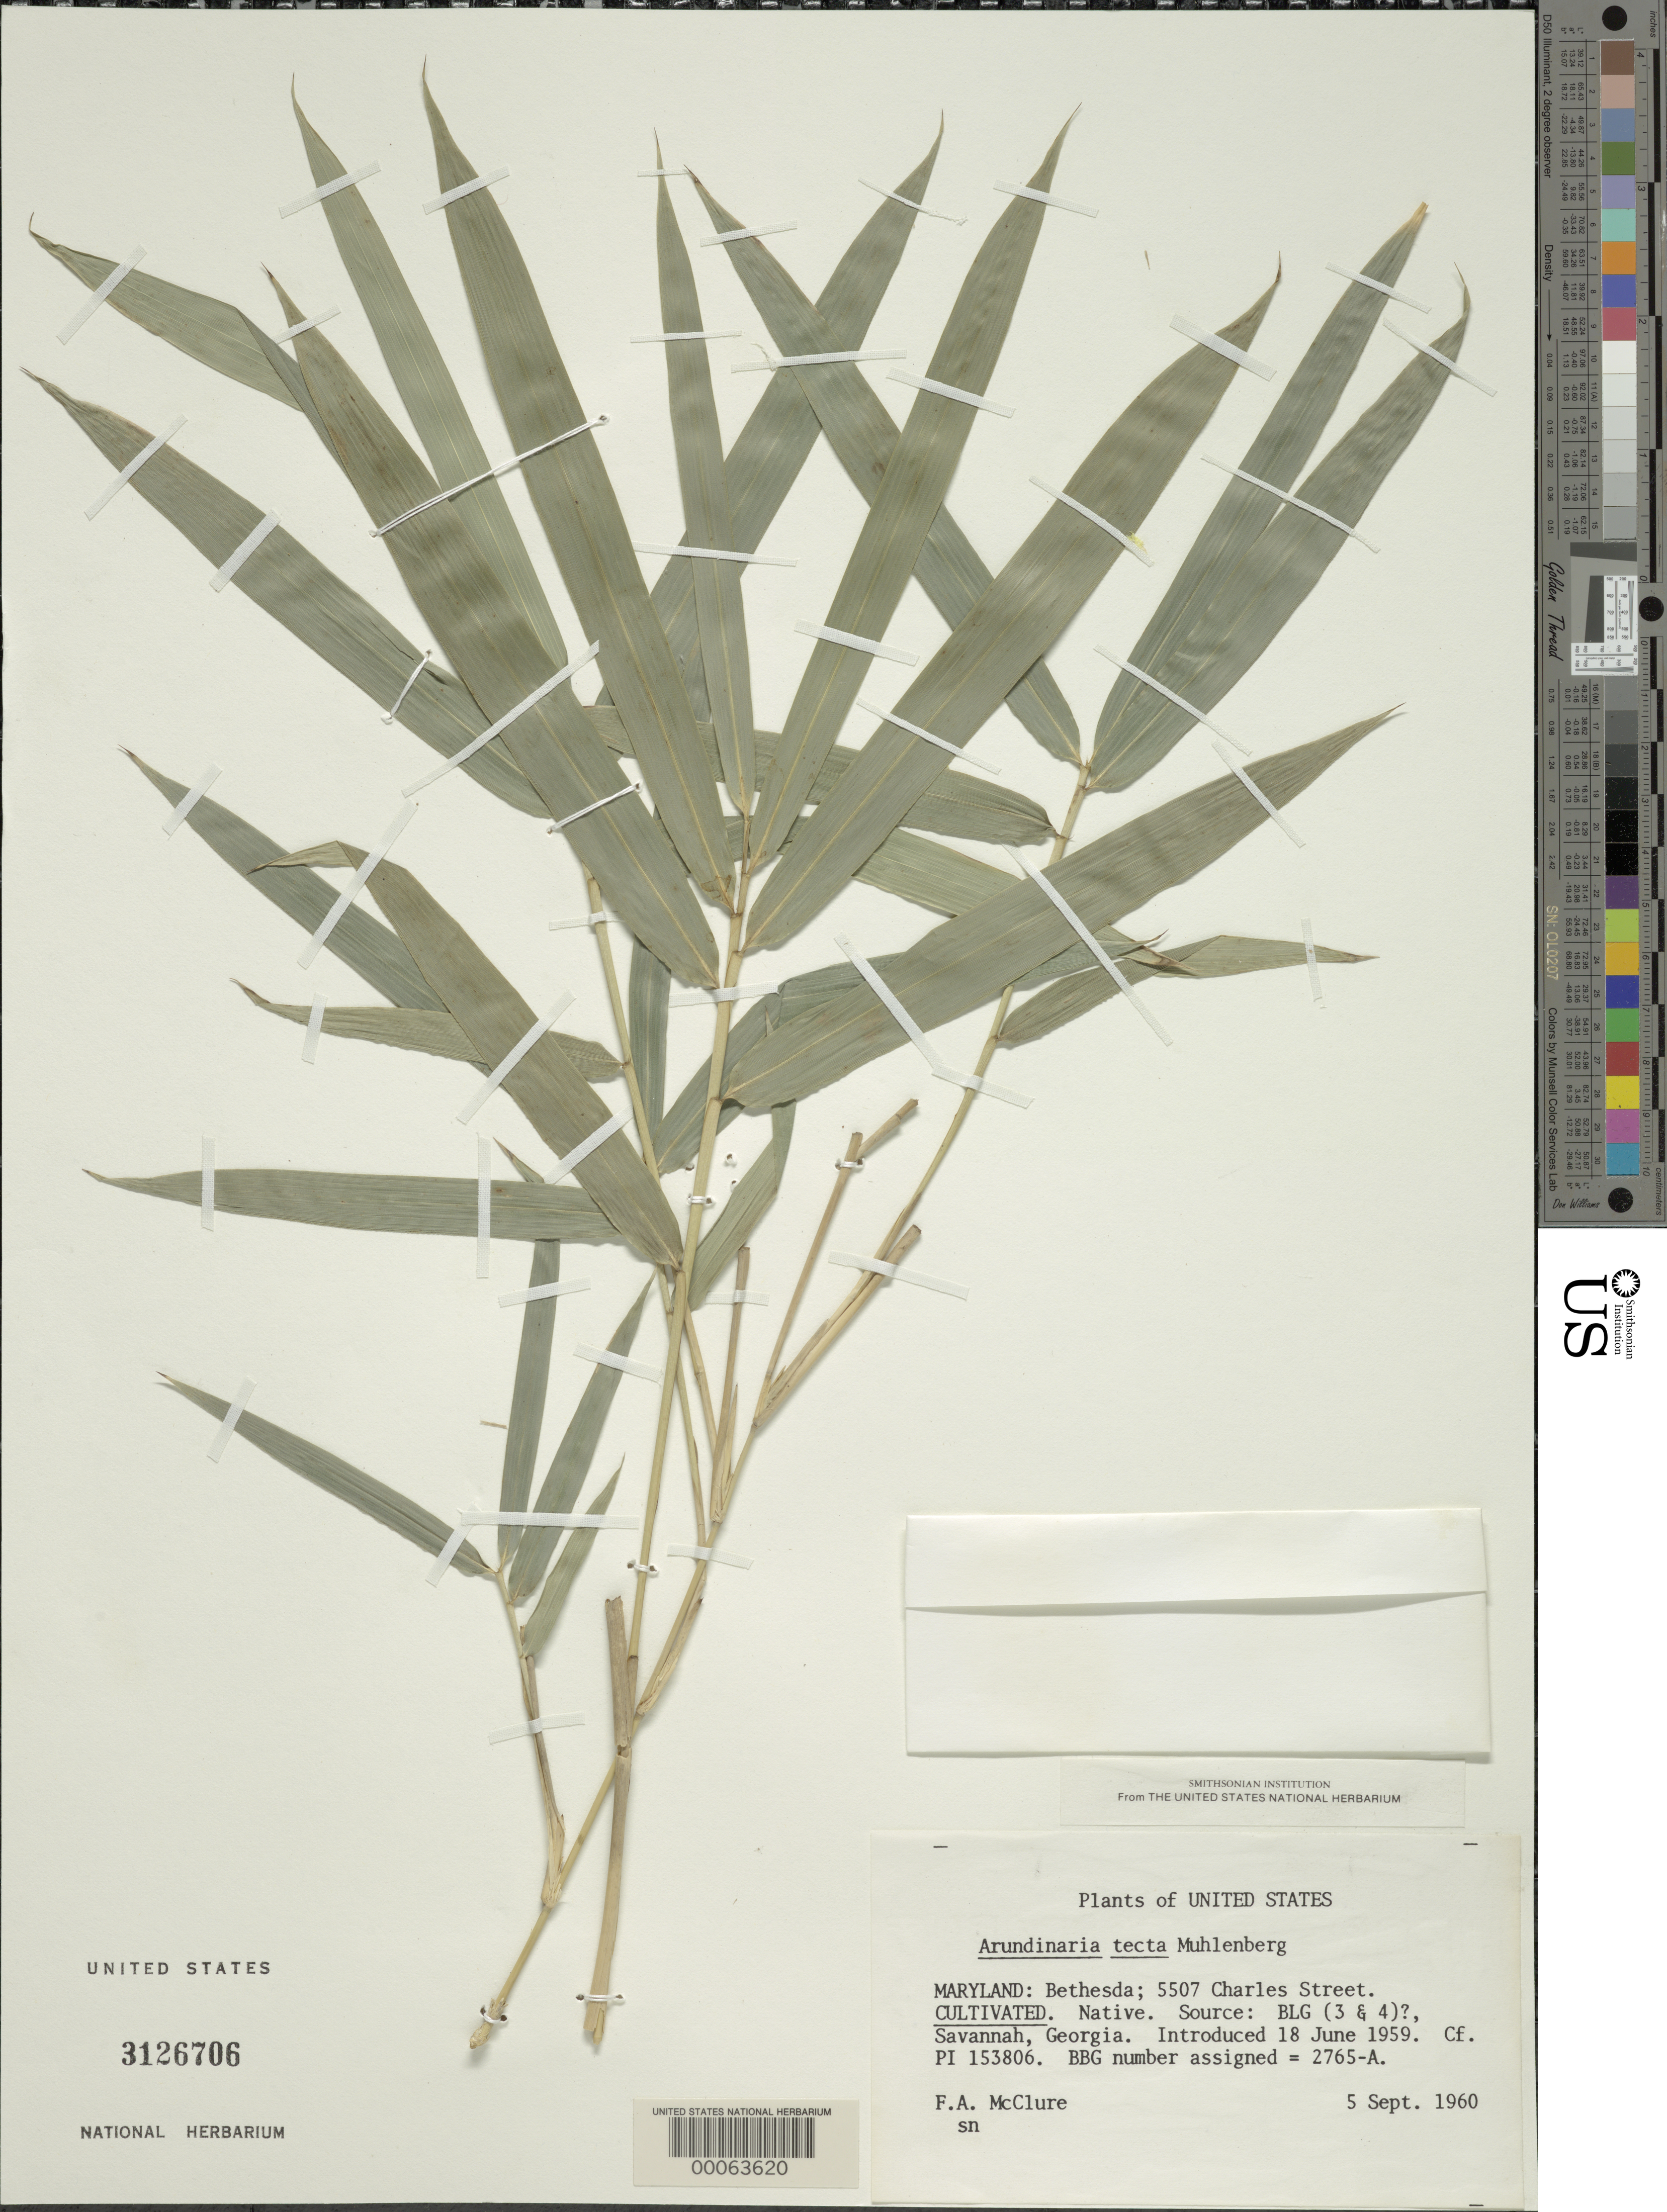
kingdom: Plantae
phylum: Tracheophyta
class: Liliopsida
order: Poales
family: Poaceae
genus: Arundinaria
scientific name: Arundinaria tecta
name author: (Walter) Muhl.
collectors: F. A. McClure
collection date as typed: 05 Sep 1960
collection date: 1960-09-05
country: United States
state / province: Maryland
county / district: Montgomery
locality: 5507 Charles Street, Bethesda (McClure's garden)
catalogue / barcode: US 3126706